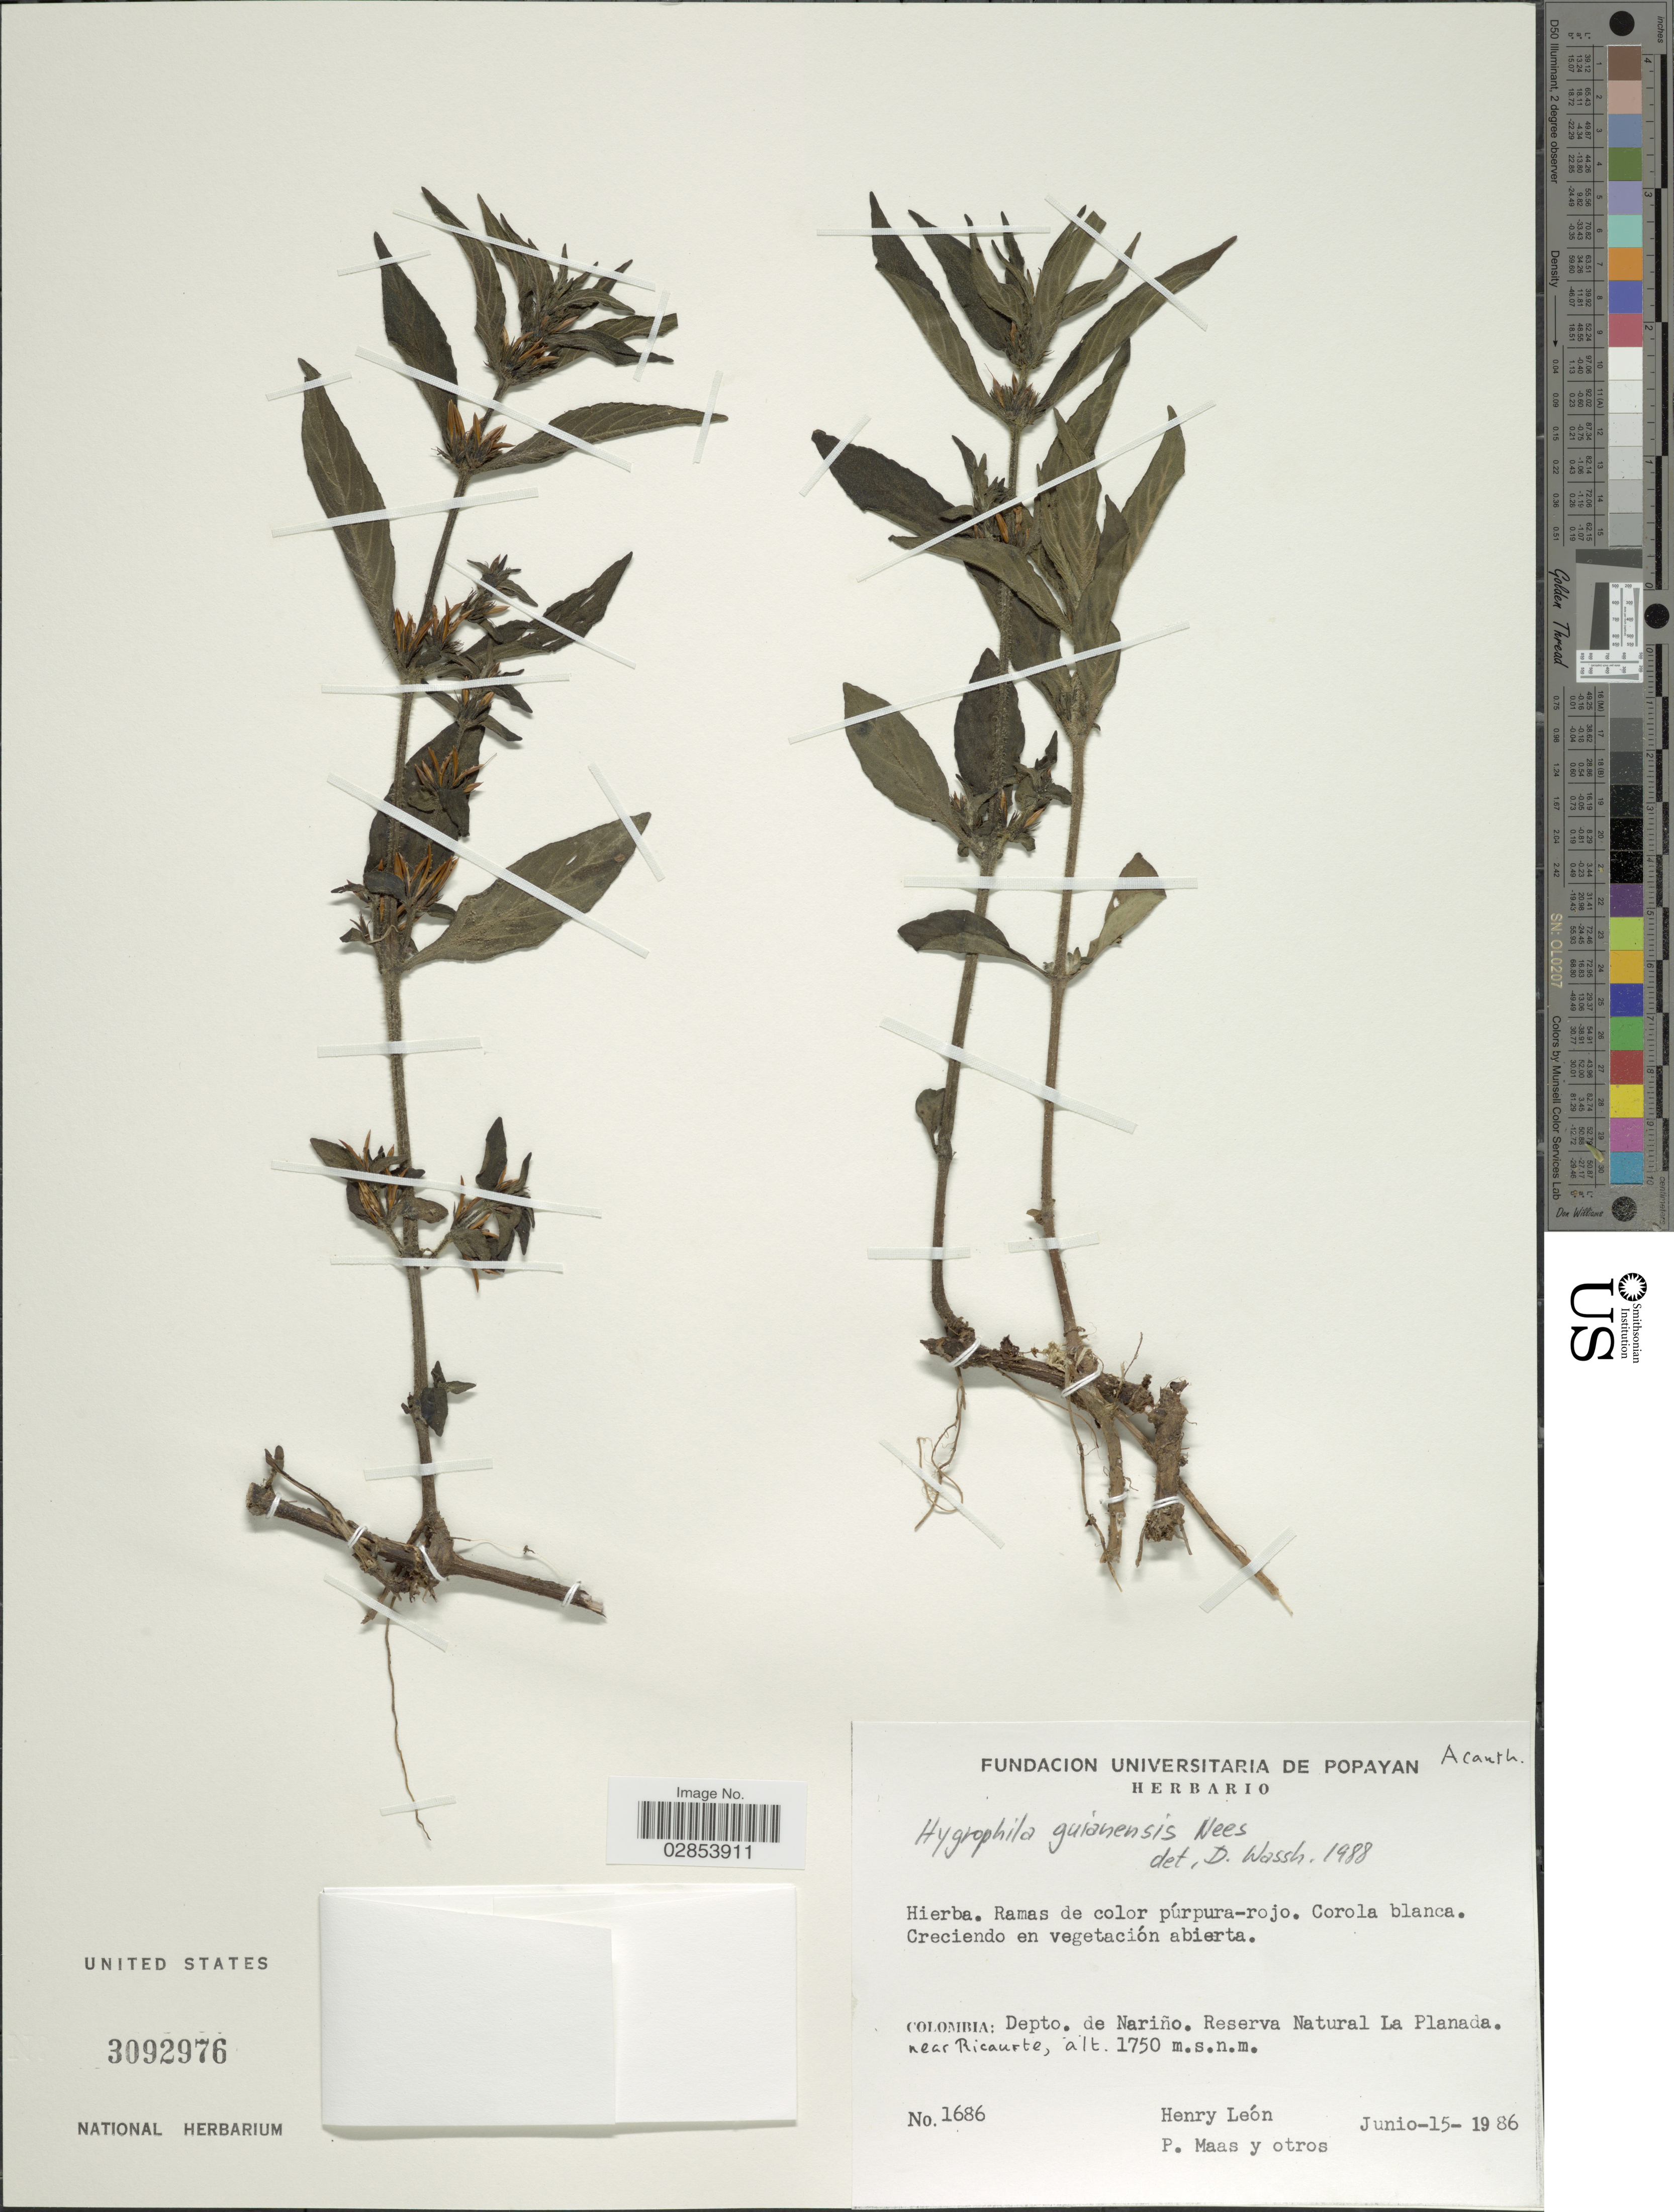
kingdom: Plantae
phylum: Tracheophyta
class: Magnoliopsida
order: Lamiales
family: Acanthaceae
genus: Hygrophila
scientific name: Hygrophila costata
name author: Nees & T. Nees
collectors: Henry Leon, P. Maas & et al.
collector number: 1686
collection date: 1986-06-15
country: Colombia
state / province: Nariño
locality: Depto. Nariño. Reserva Natural La Planada, near Ricaurte.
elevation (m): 1750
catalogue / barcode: US 3092976